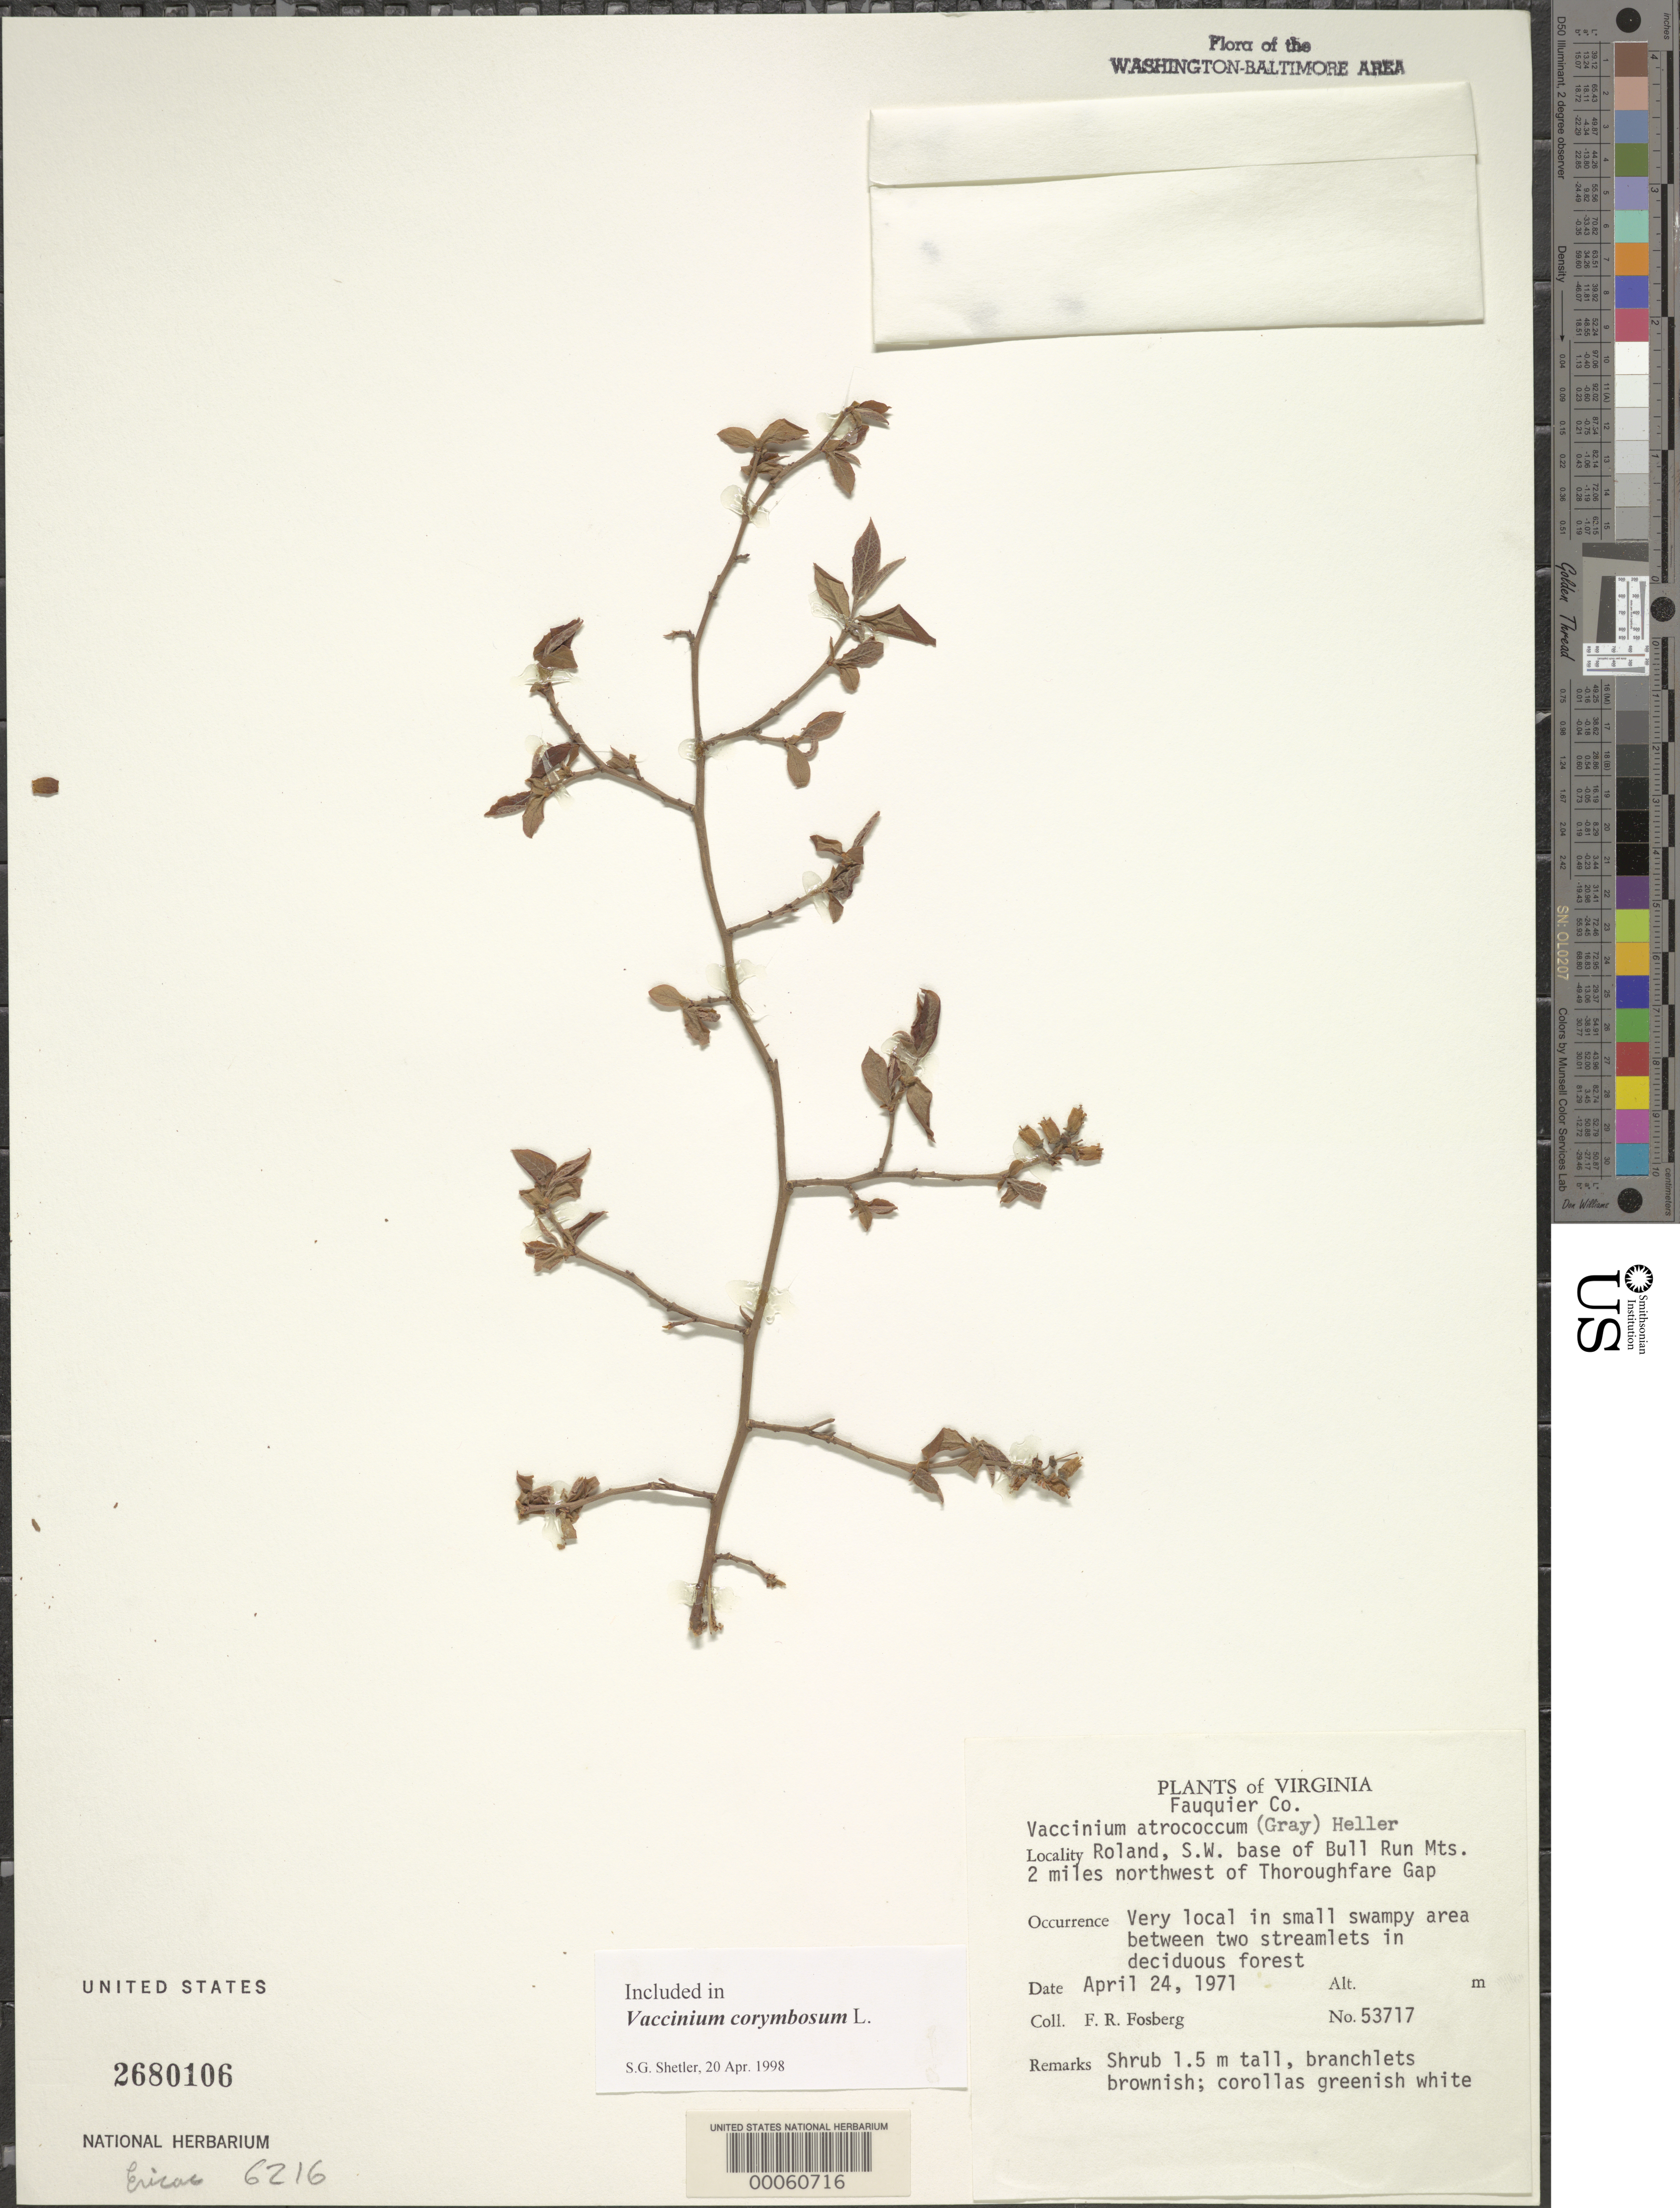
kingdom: Plantae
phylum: Tracheophyta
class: Magnoliopsida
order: Ericales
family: Ericaceae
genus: Vaccinium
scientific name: Vaccinium corymbosum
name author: L.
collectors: F. R. Fosberg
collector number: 53717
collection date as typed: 24 Apr 1971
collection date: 1971-04-24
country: United States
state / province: Virginia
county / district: Fauquier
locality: Roland, SW base of Bull Run Mts, NW of Thoroughfare Gap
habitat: Swampy area of deciduous forest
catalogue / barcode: US 2680106